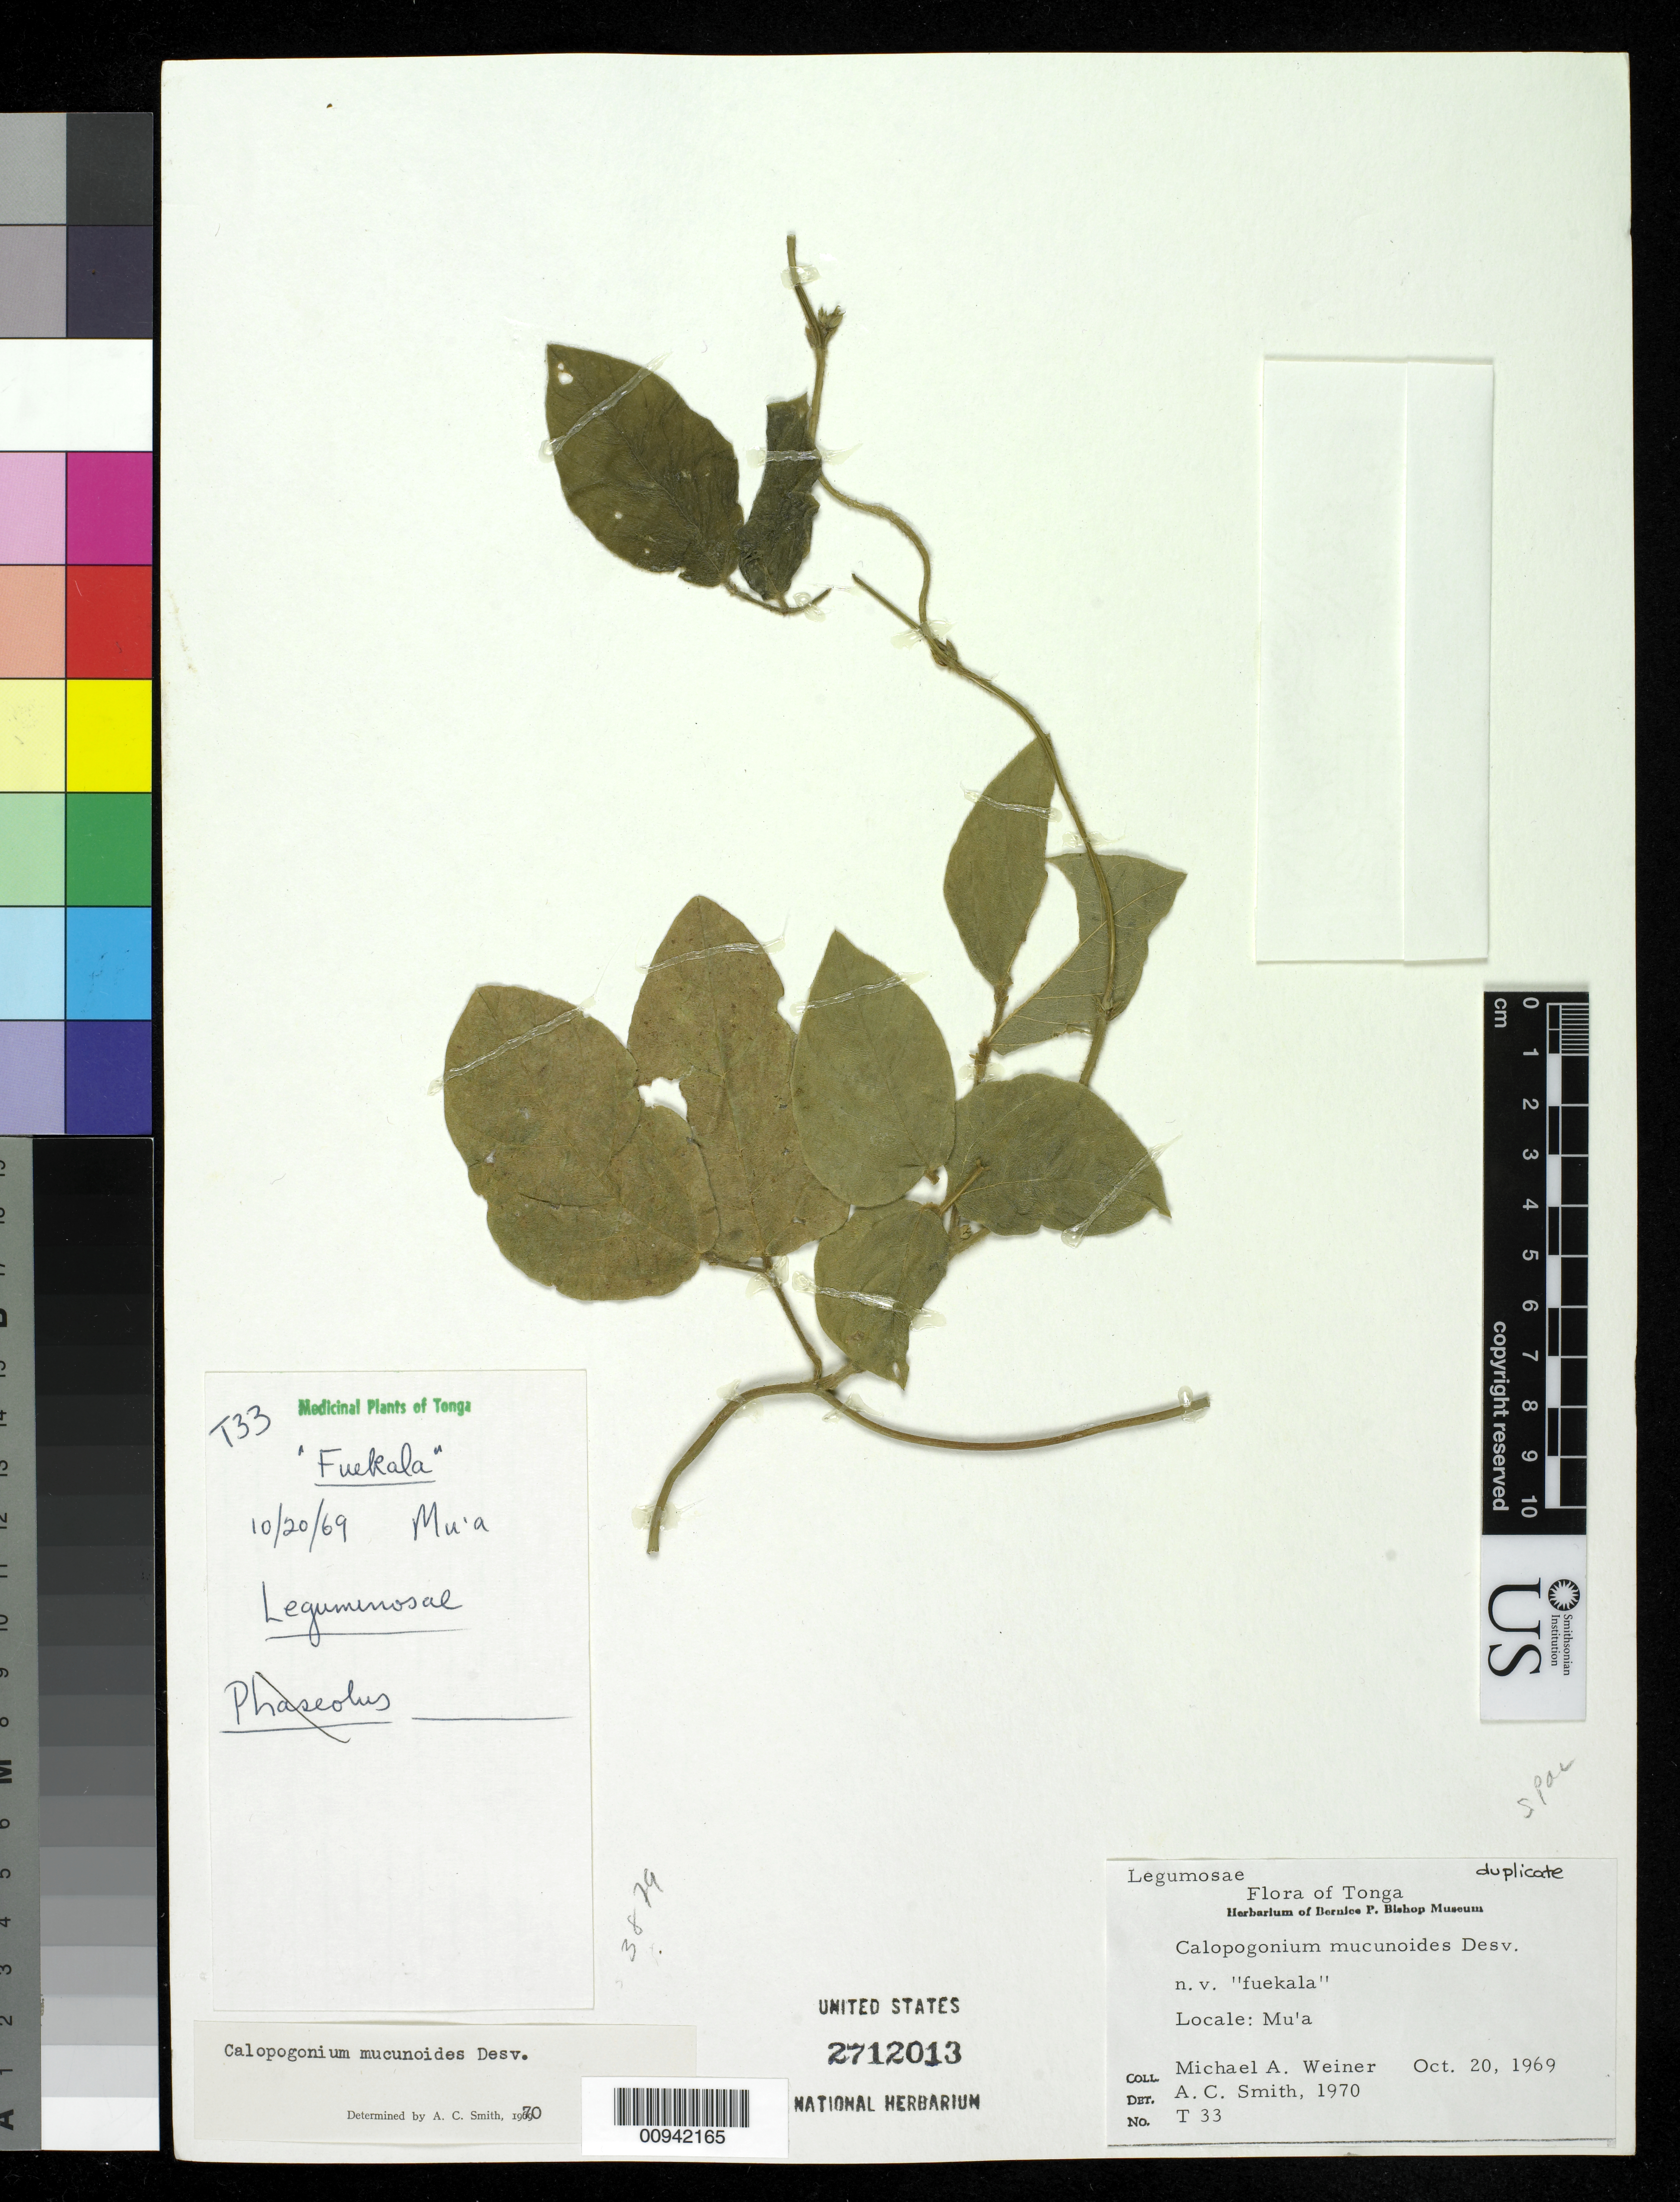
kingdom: Plantae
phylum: Tracheophyta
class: Magnoliopsida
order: Fabales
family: Fabaceae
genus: Calopogonium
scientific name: Calopogonium mucunoides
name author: Desv.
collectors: M. Weiner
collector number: T 33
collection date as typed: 20 Oct 1969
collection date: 1969-10-20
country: Tonga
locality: Tonga, Mu'a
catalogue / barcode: US 2712013